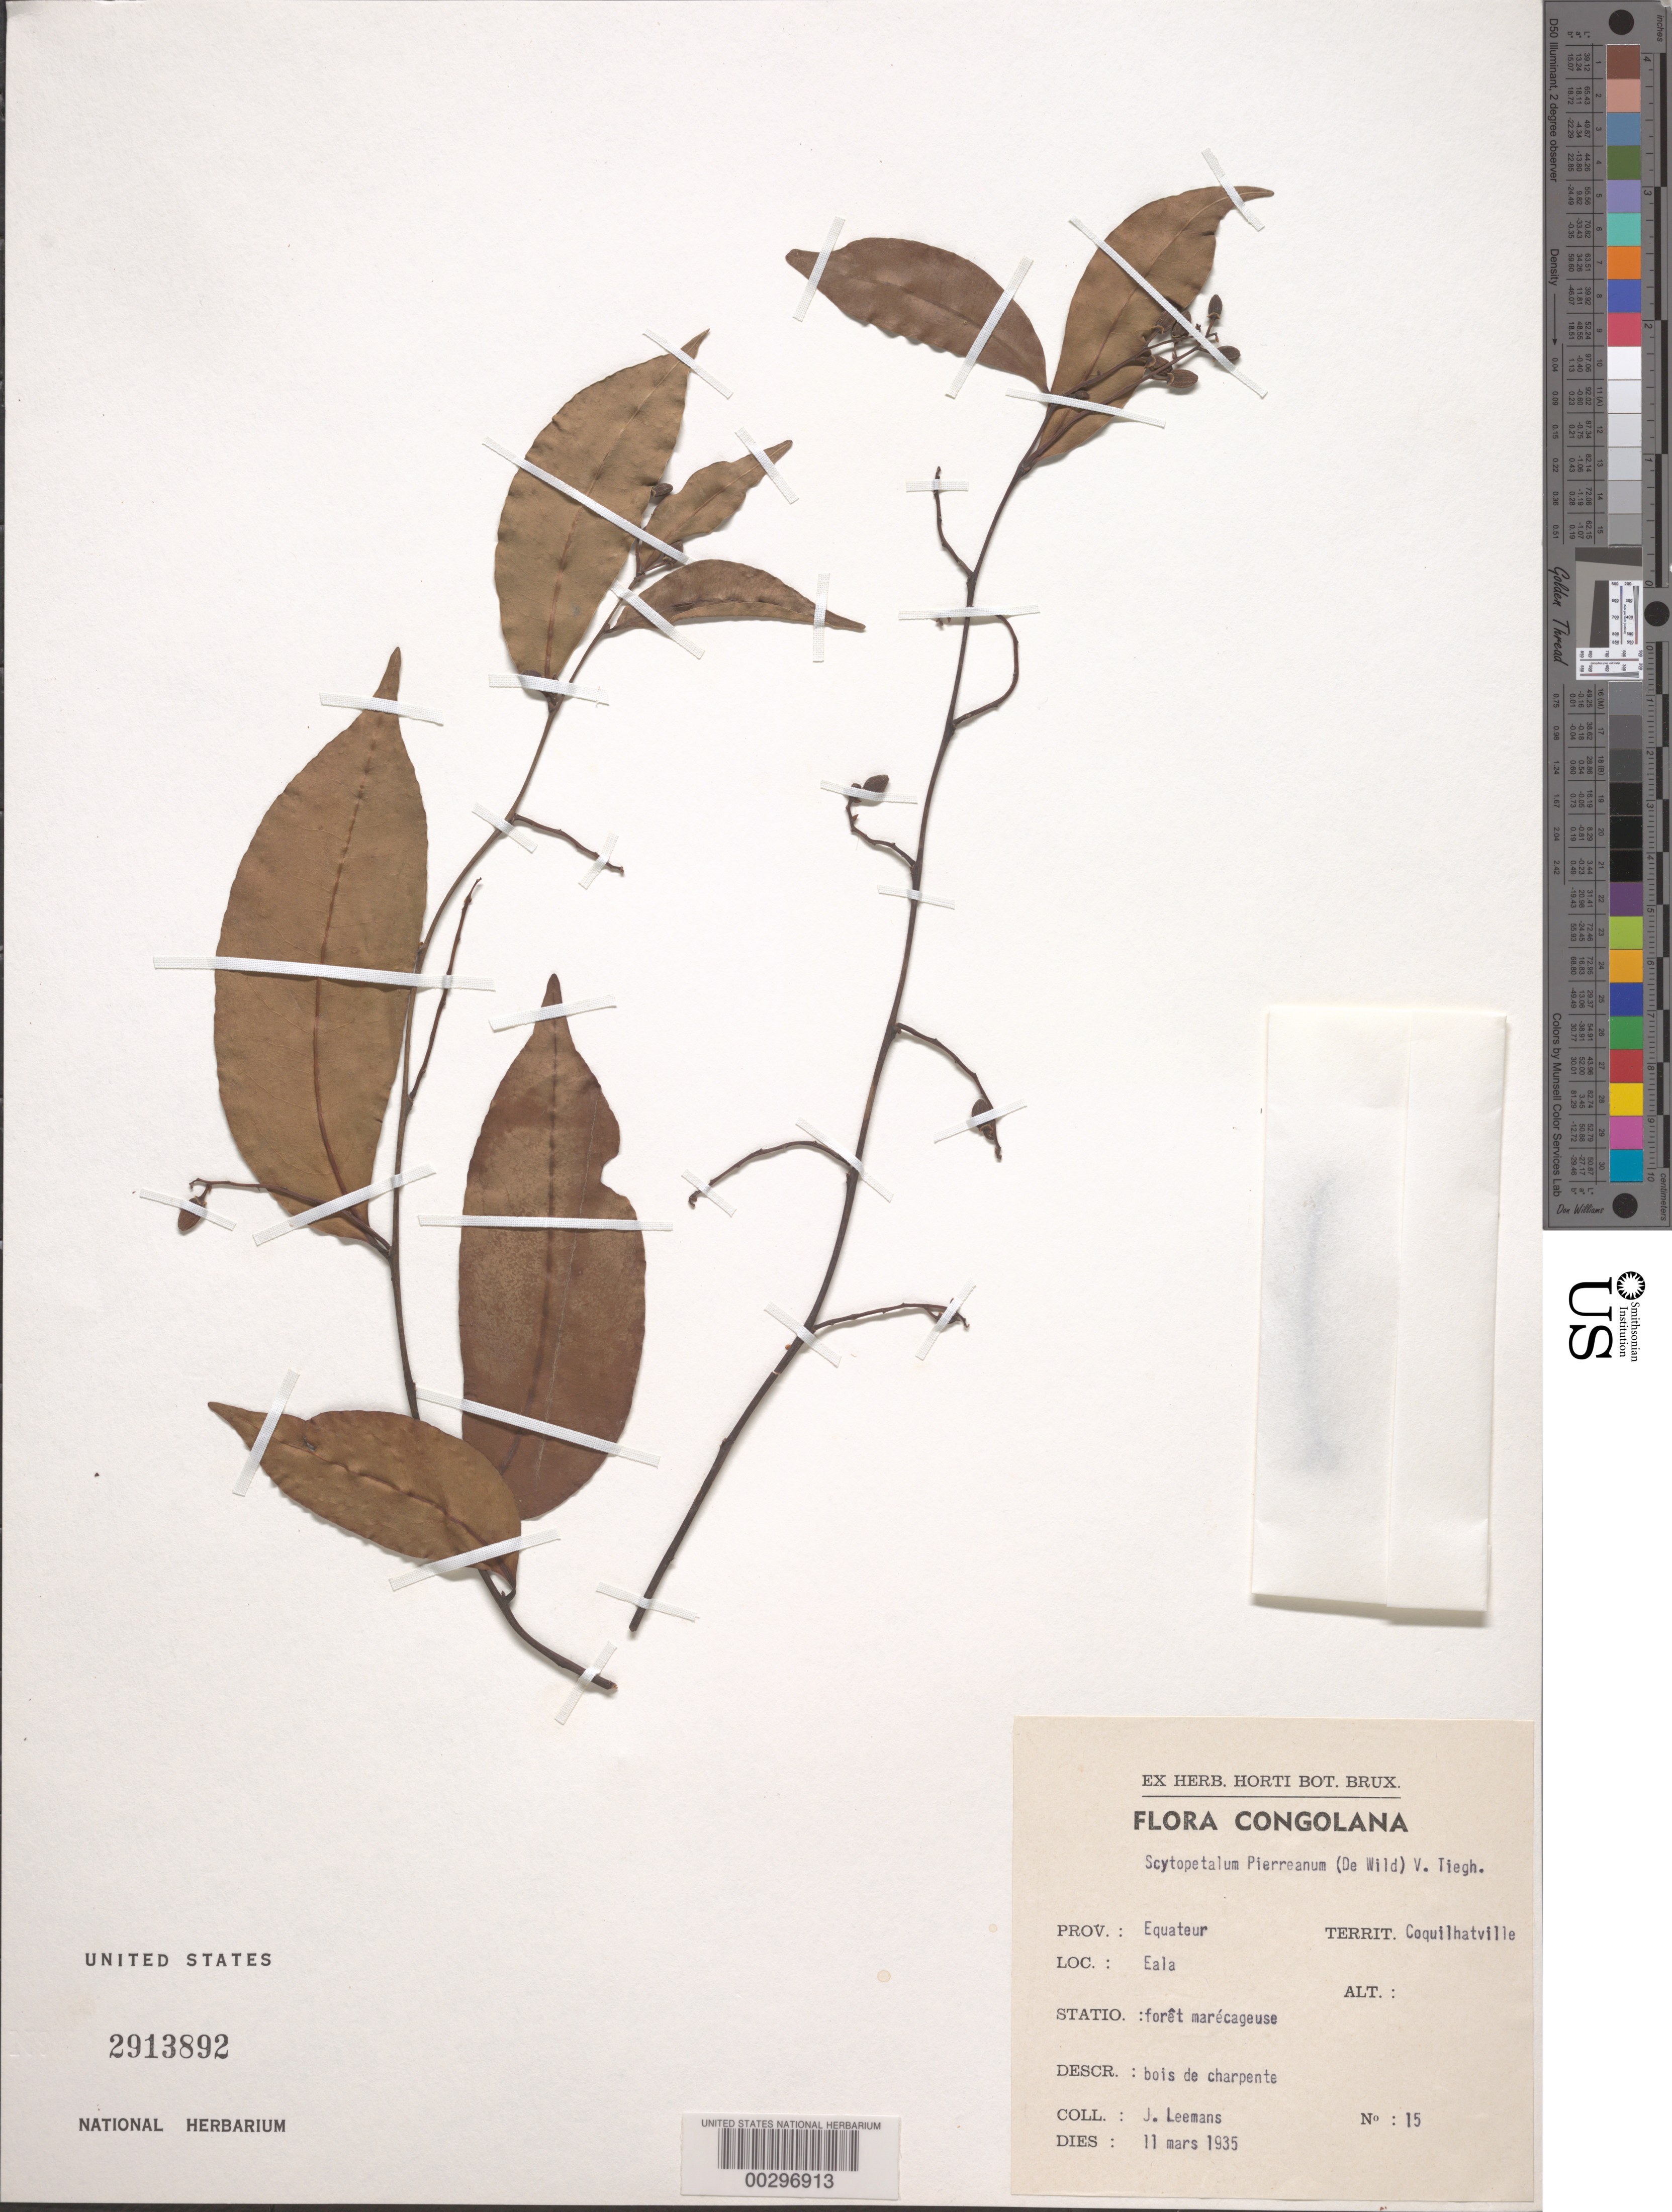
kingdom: Plantae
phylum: Tracheophyta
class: Magnoliopsida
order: Ericales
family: Lecythidaceae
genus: Scytopetalum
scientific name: Scytopetalum pierreanum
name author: (De Wild.) Tiegh.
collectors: J. Leemans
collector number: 15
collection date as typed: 11 Mar 1935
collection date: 1935-03-11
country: Congo, Democratic Republic of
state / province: Équateur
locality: Terr. coquilhatville, eala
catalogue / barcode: US 2913892